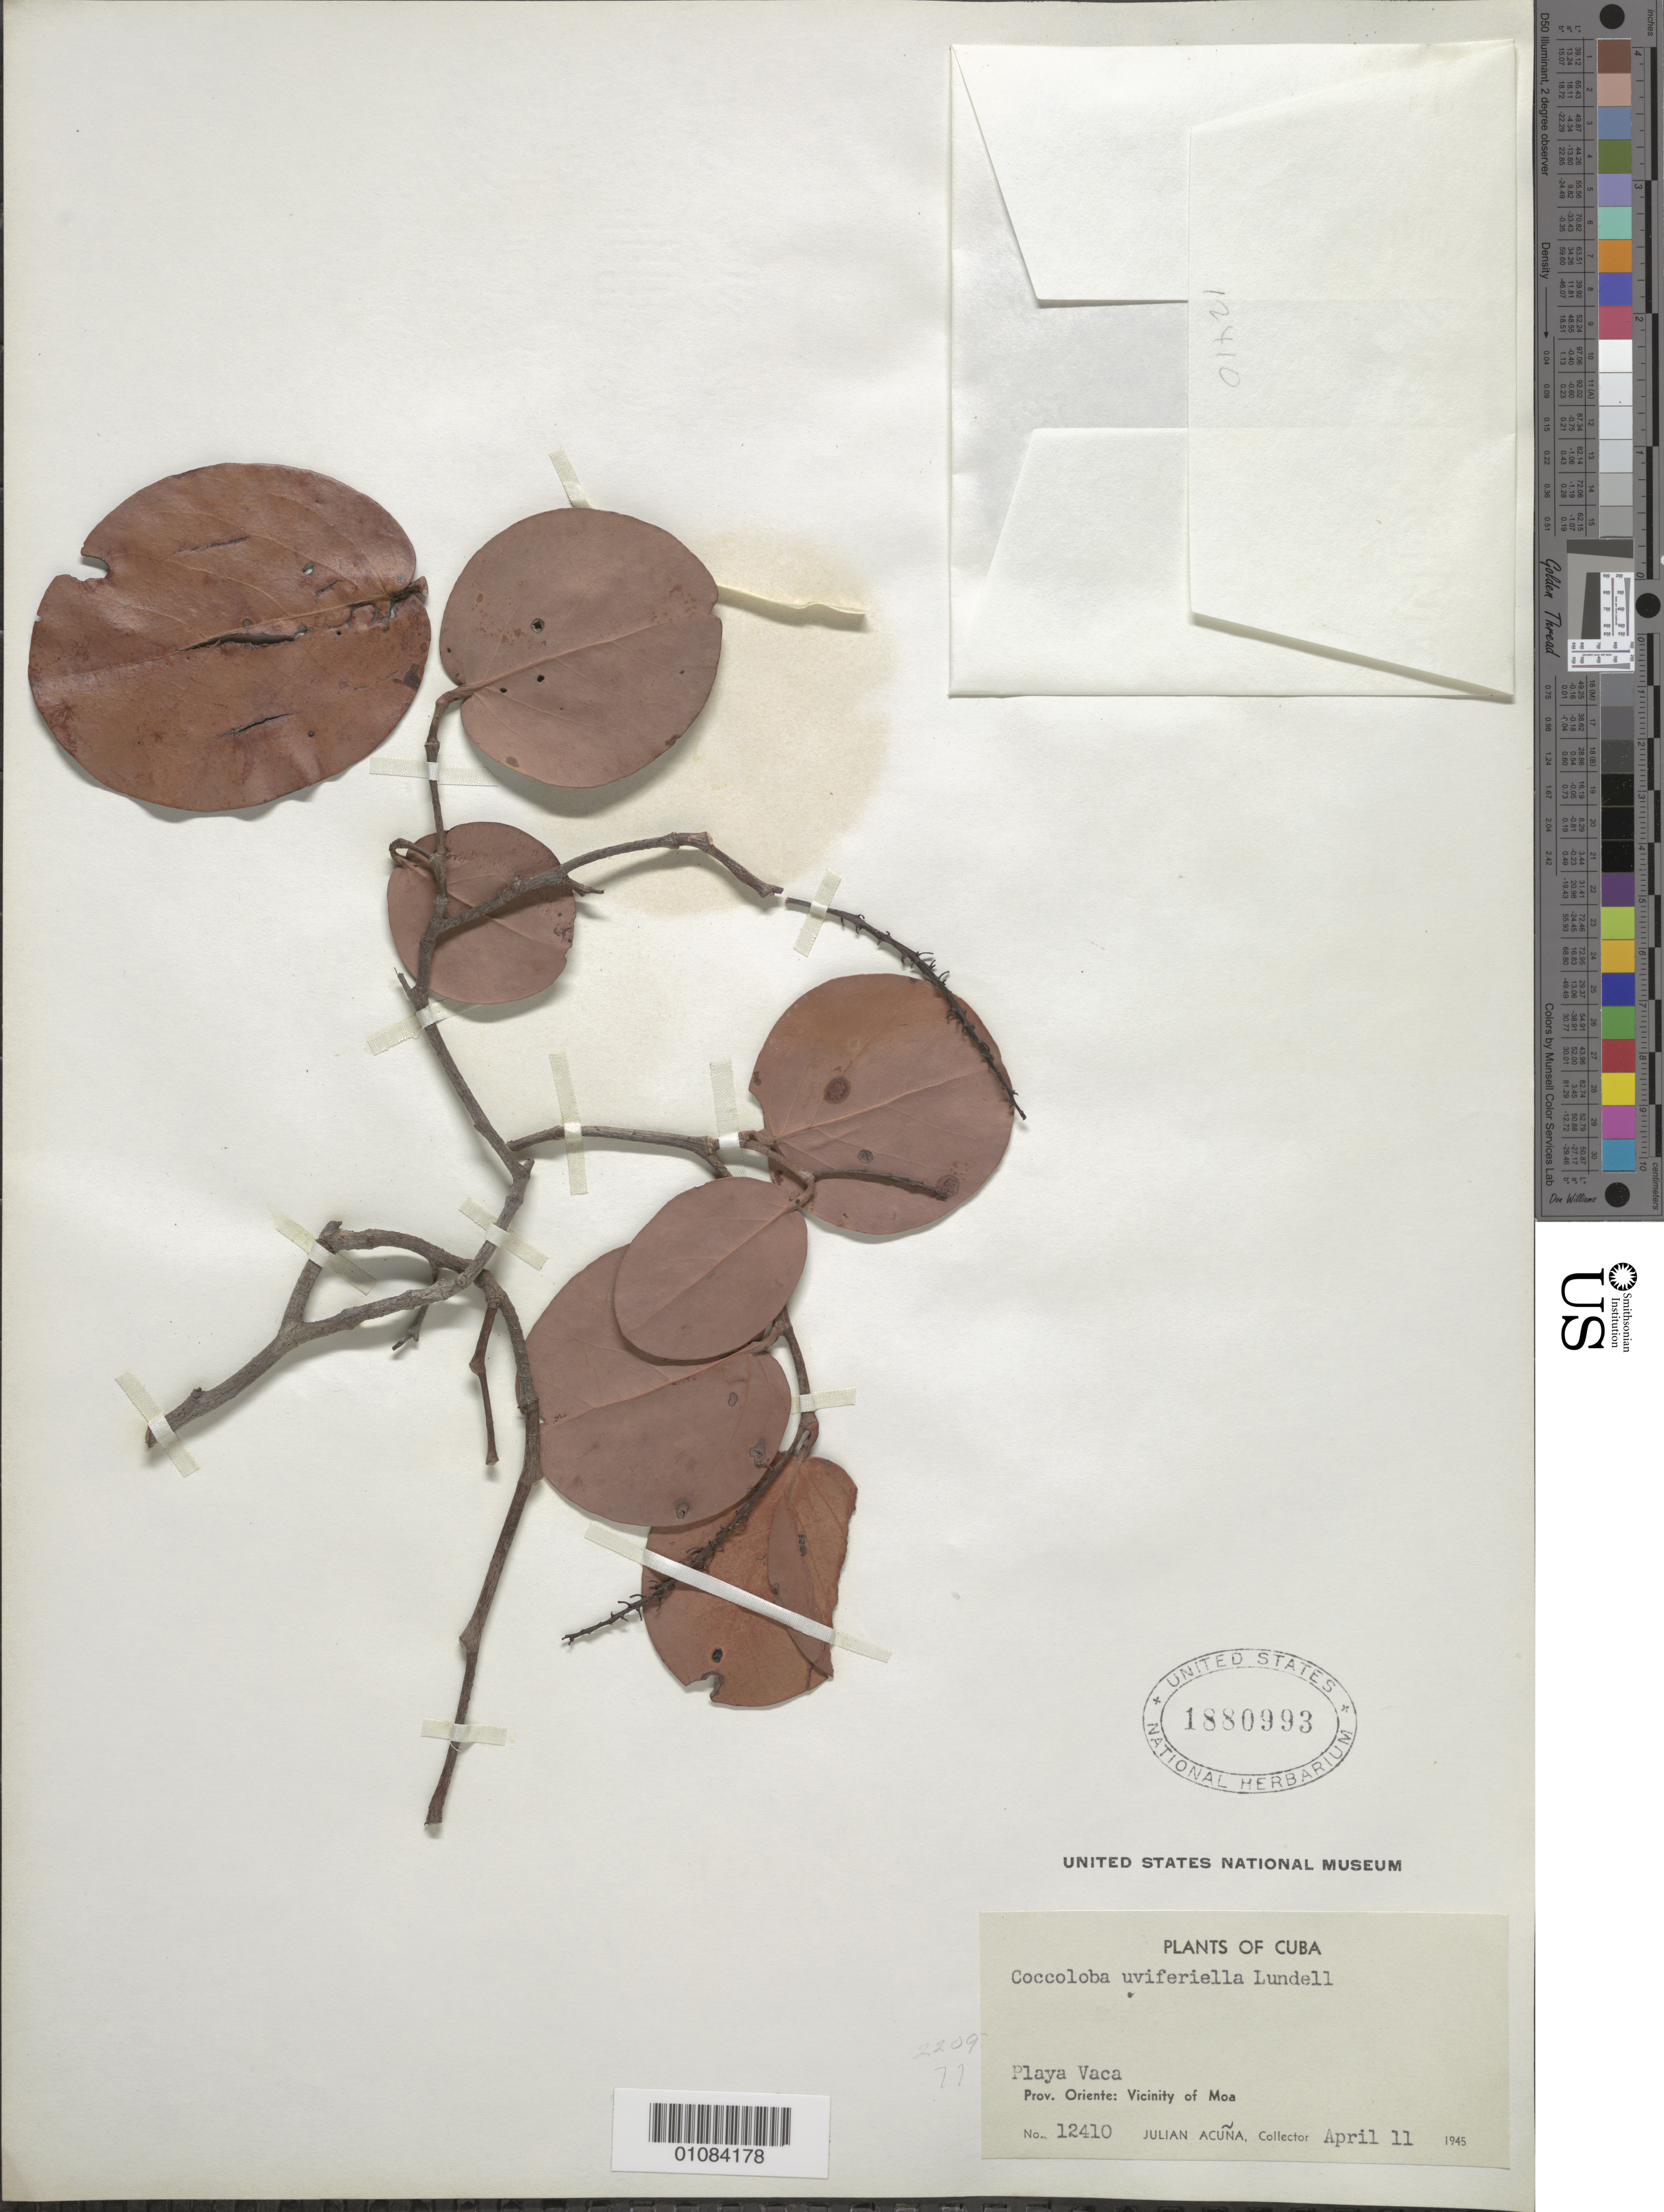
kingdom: Plantae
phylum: Tracheophyta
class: Magnoliopsida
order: Caryophyllales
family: Polygonaceae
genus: Coccoloba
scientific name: Coccoloba uviferiella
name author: Lundell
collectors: J. Acuña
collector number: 12410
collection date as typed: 11 Apr 1945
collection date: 1945-04-11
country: Cuba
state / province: Holguín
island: Cuba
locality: Oriente: Vicinity of Moa: Playa Vaca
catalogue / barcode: US 1880993